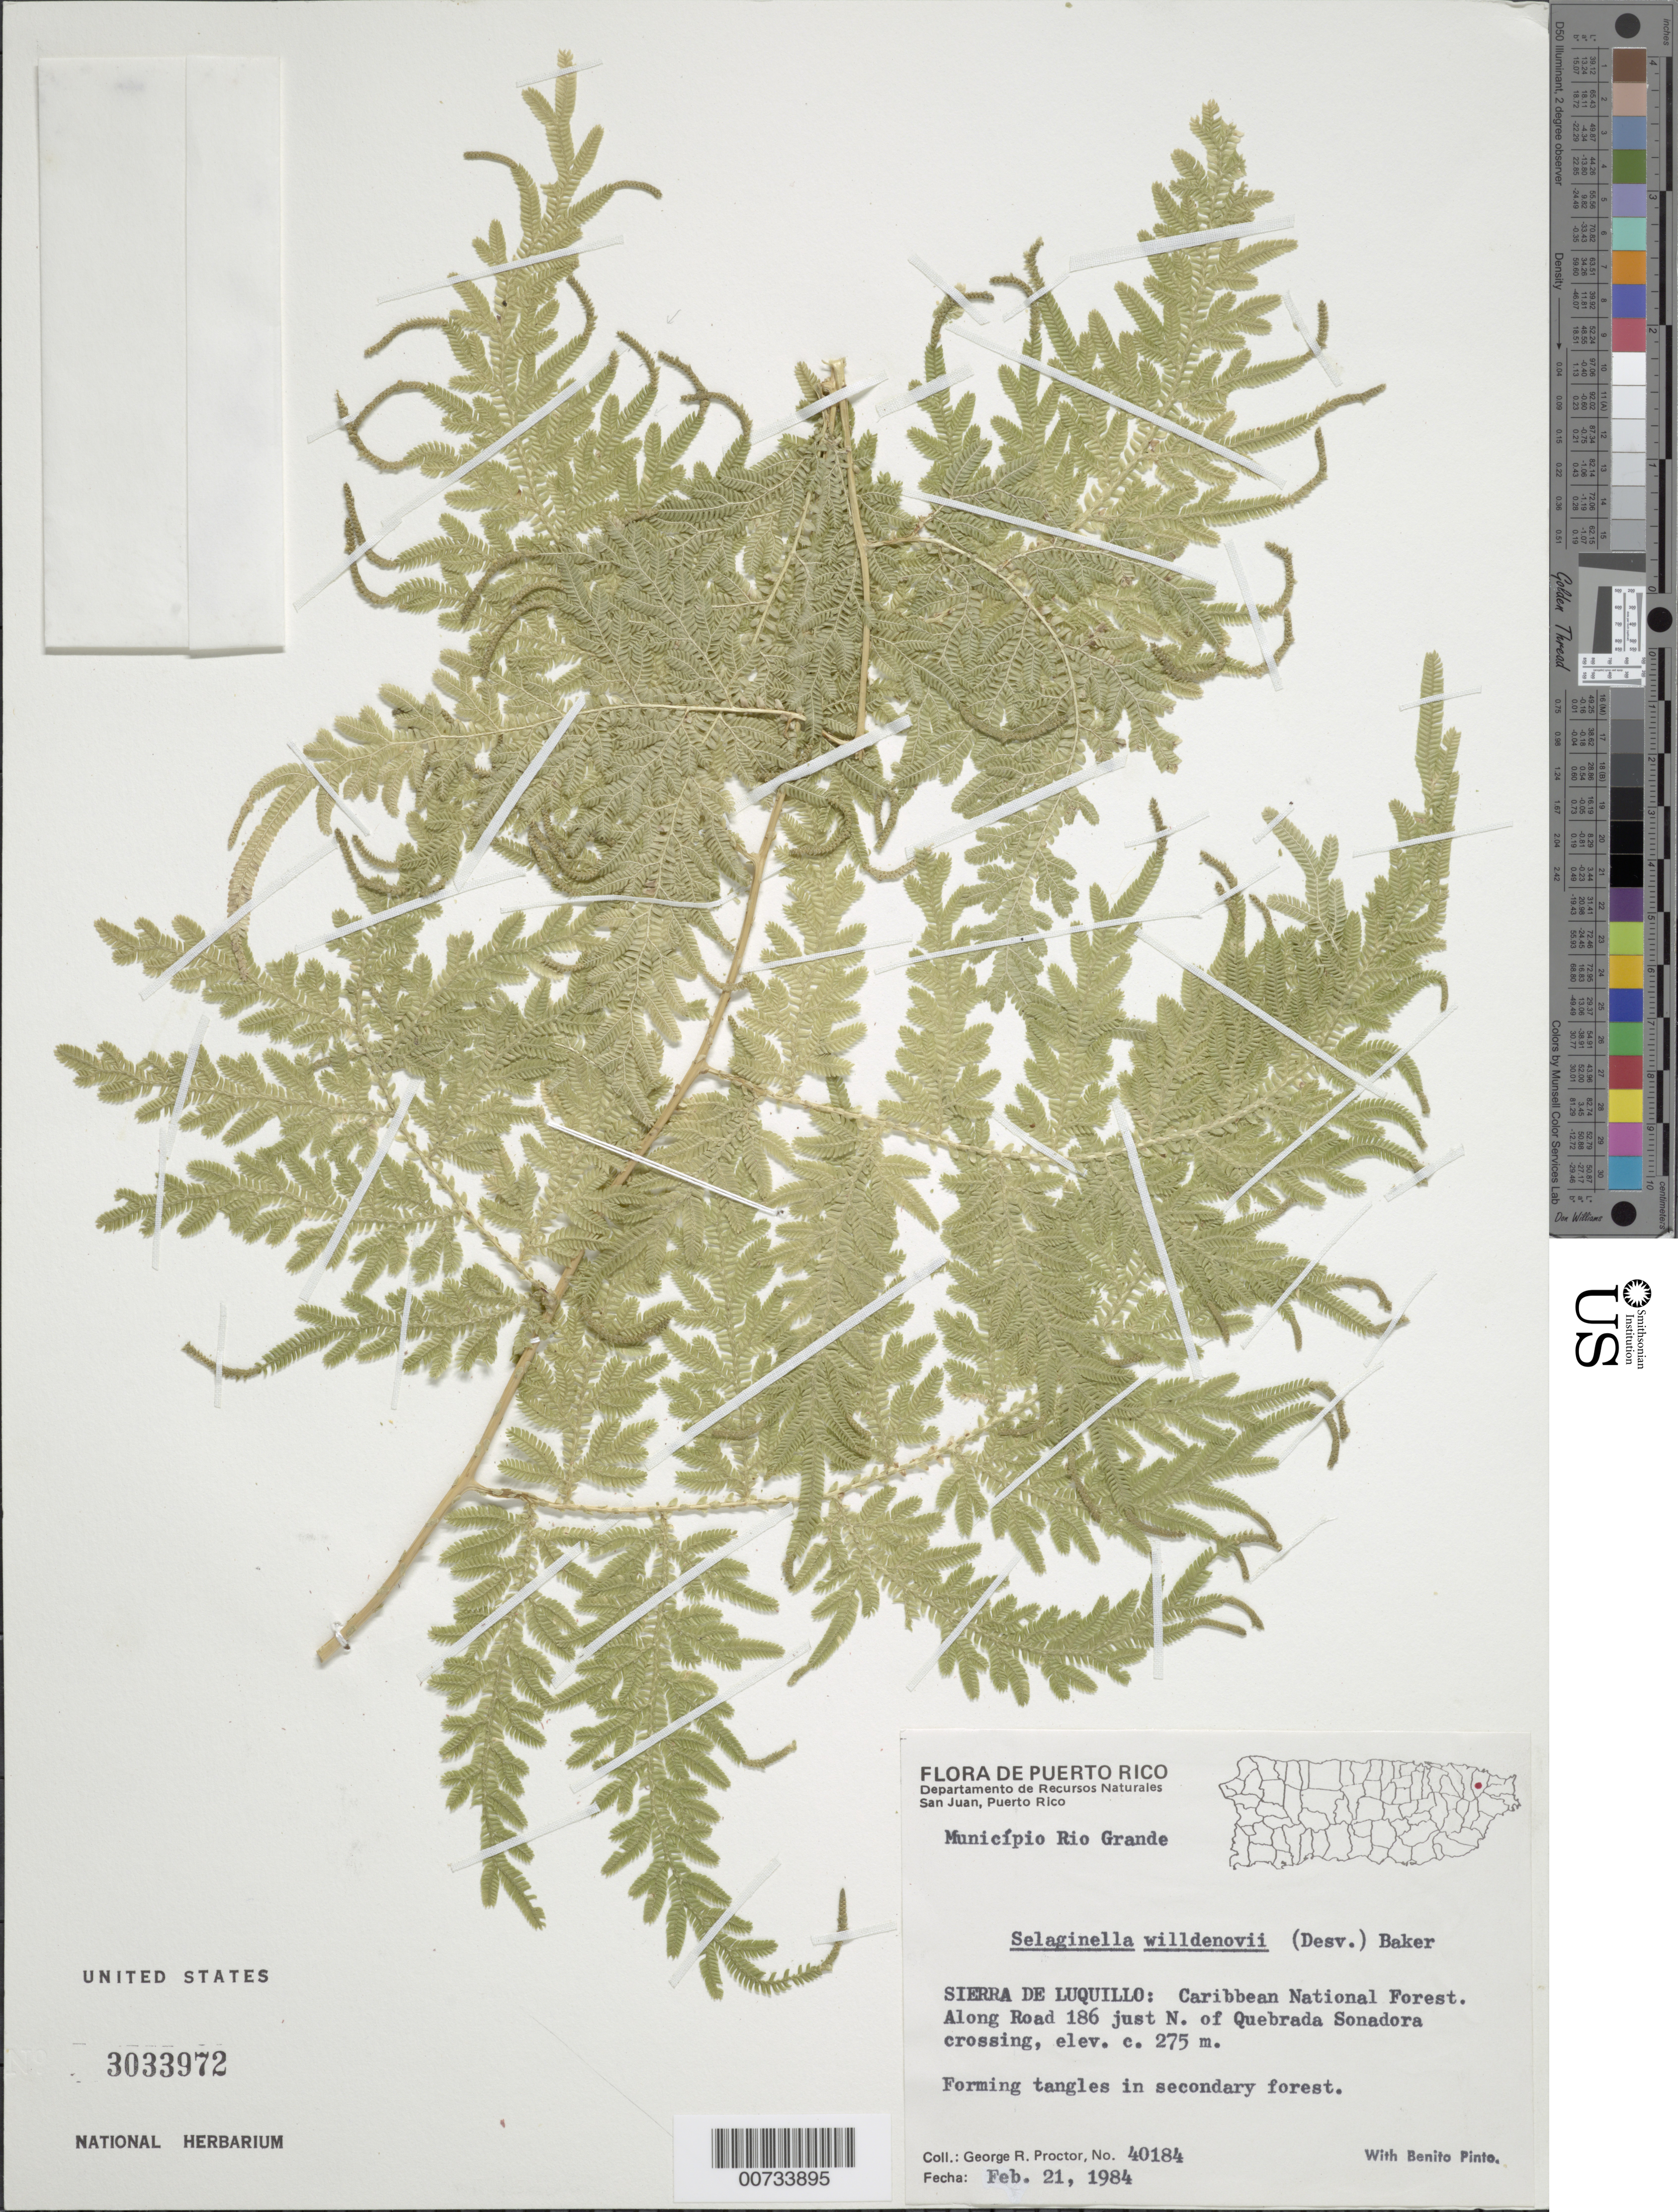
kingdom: Plantae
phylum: Tracheophyta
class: Lycopodiopsida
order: Selaginellales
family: Selaginellaceae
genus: Selaginella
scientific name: Selaginella willdenowii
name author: (Desv. ex Poir.) Baker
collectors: G. R. Proctor & B. Pinto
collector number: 40184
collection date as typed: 21 Feb 1984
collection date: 1984-02-21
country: Puerto Rico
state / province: Río Grande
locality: Mun. Rio Grande, Sierra de Luquillo: Carib. Natl. Forest, along road 186 just N of Quebrada Sonadora crossing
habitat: Secondary forest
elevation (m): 275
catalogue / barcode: US 3033972